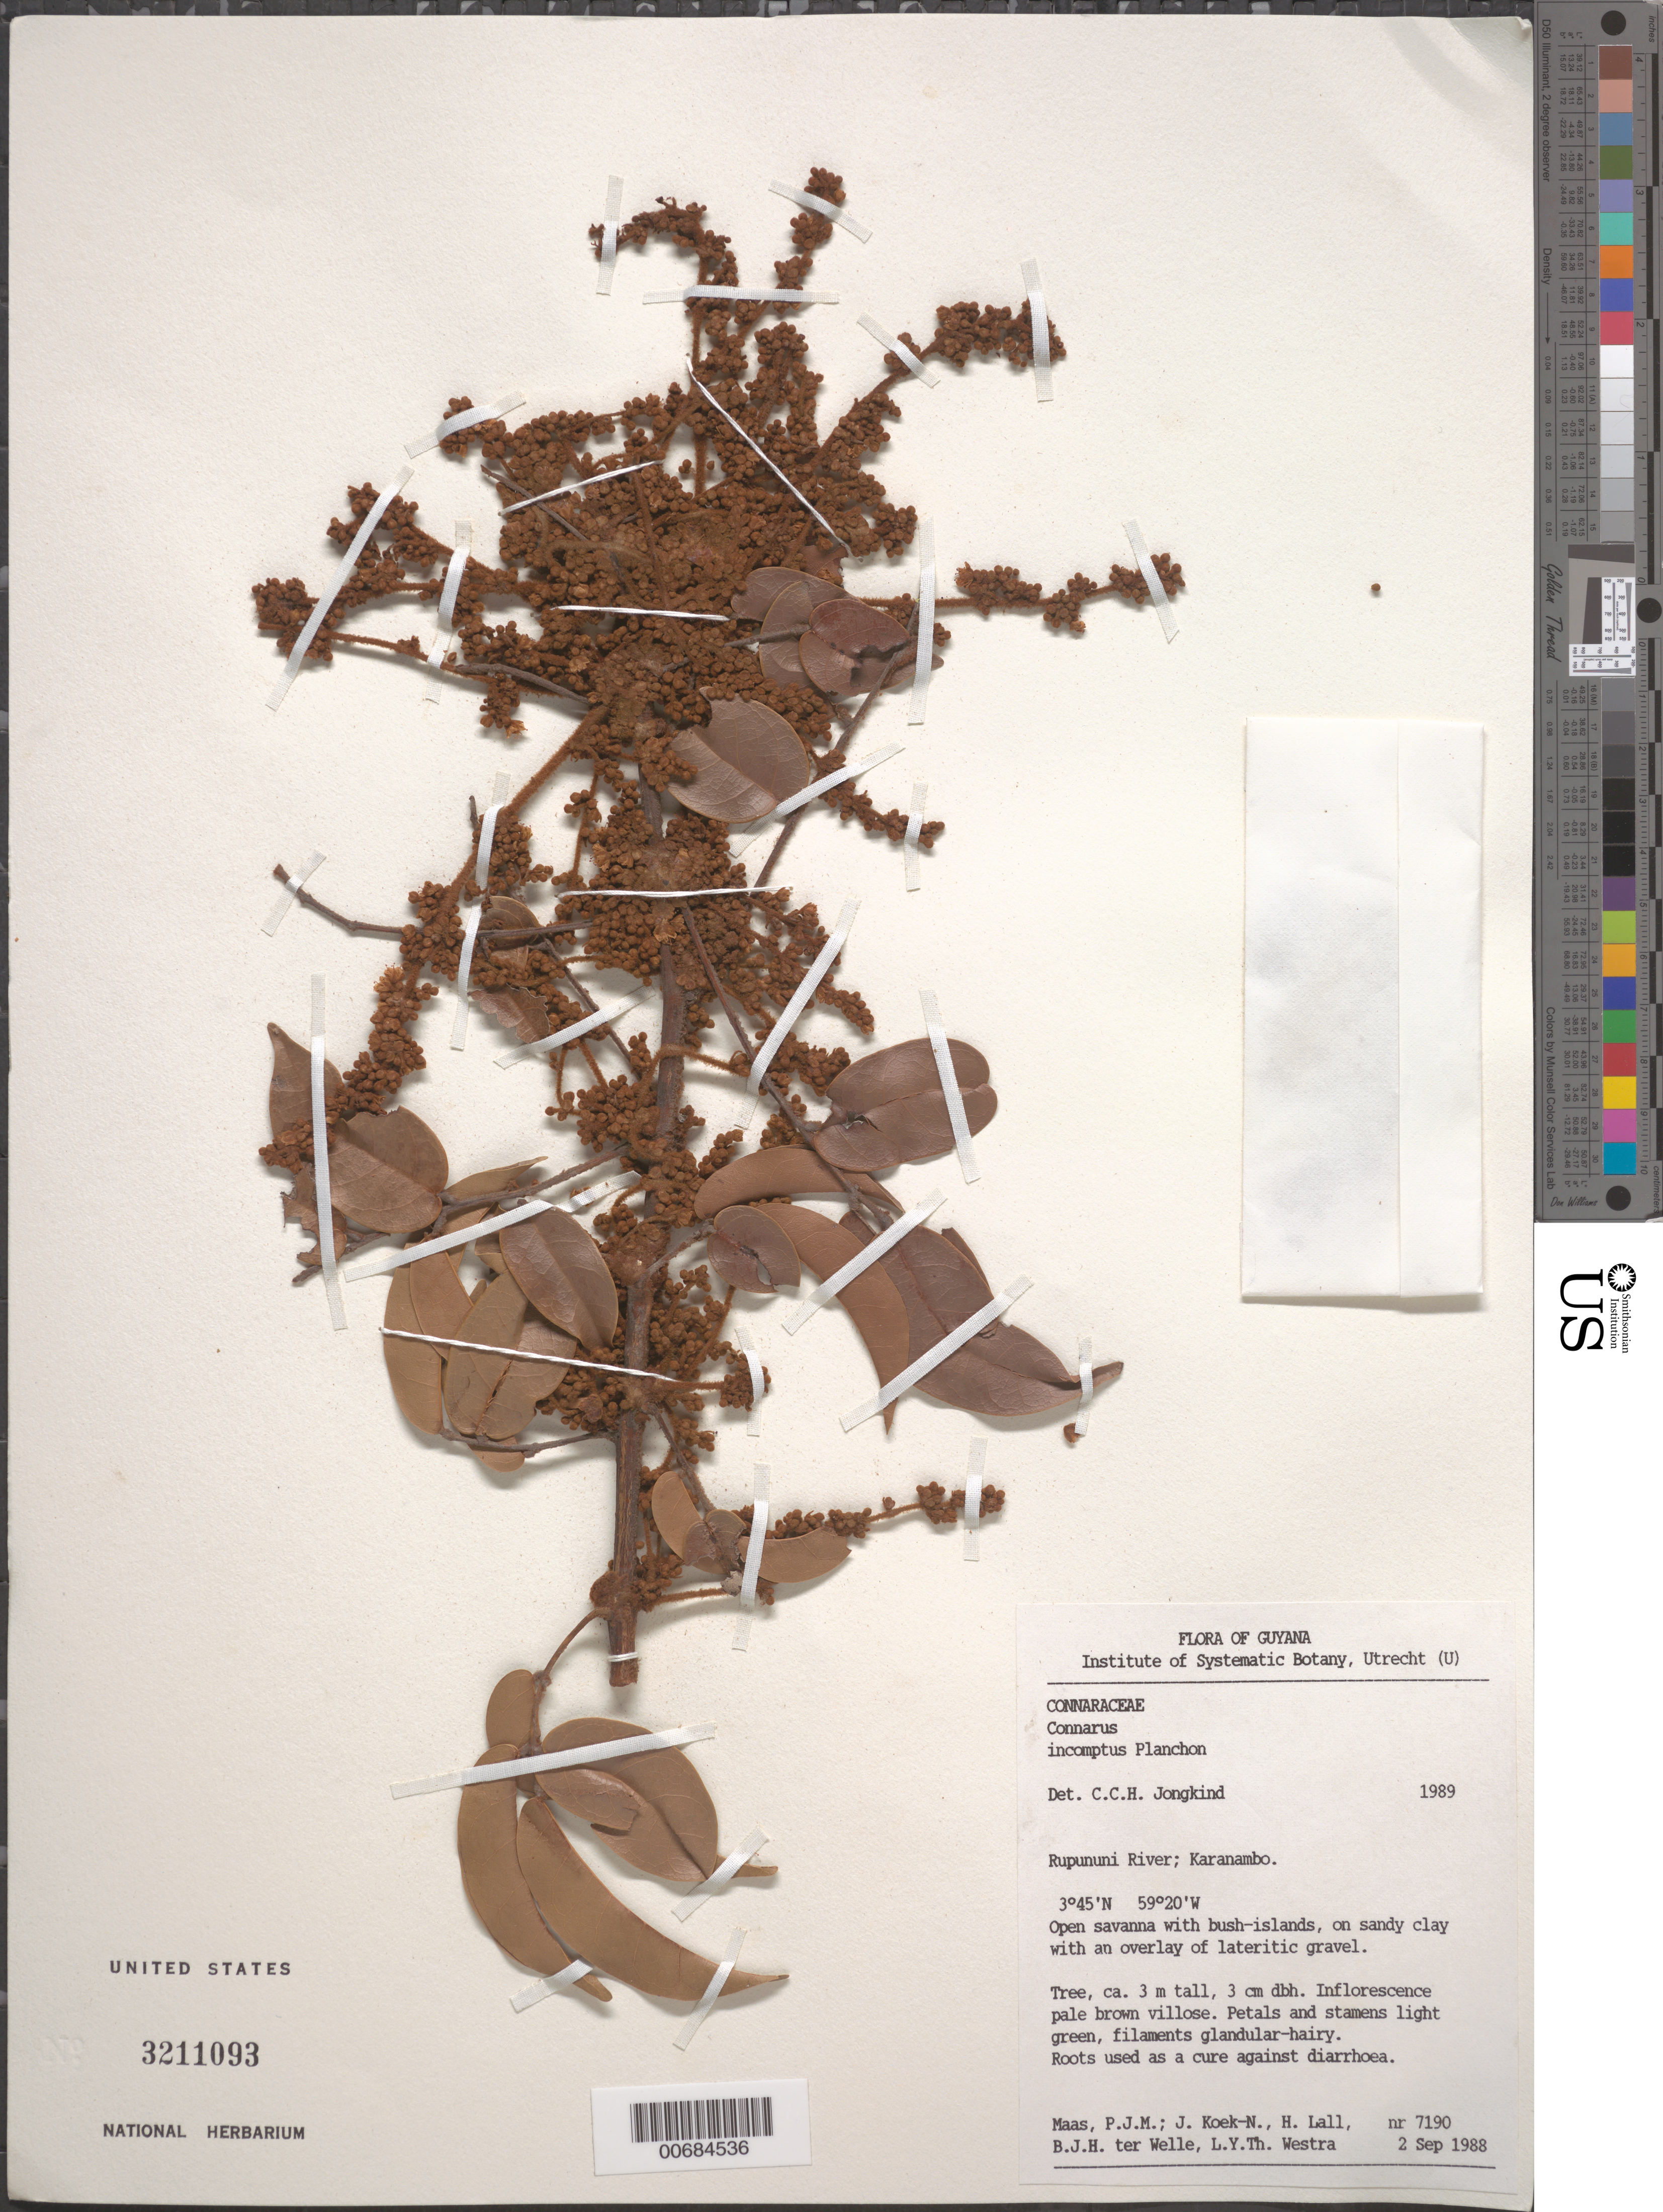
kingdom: Plantae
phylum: Tracheophyta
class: Magnoliopsida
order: Oxalidales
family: Connaraceae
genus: Connarus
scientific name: Connarus incomptus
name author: Planch.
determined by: Jongkind, C. C. H.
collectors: P. Maas, J. Koek-Noorman, H. Lall, B. Welle & L. Y. T. Westra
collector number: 7190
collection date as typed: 2-Sep-88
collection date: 1988-09-02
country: Guyana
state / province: U. Takutu-U. Essequibo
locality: Karanambo, Rupununi River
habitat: Rupununi River; Karanambo. Open savanna w/ bush-isand, on sandy clay with an overlay of lateritic gravel.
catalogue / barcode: US 3211093